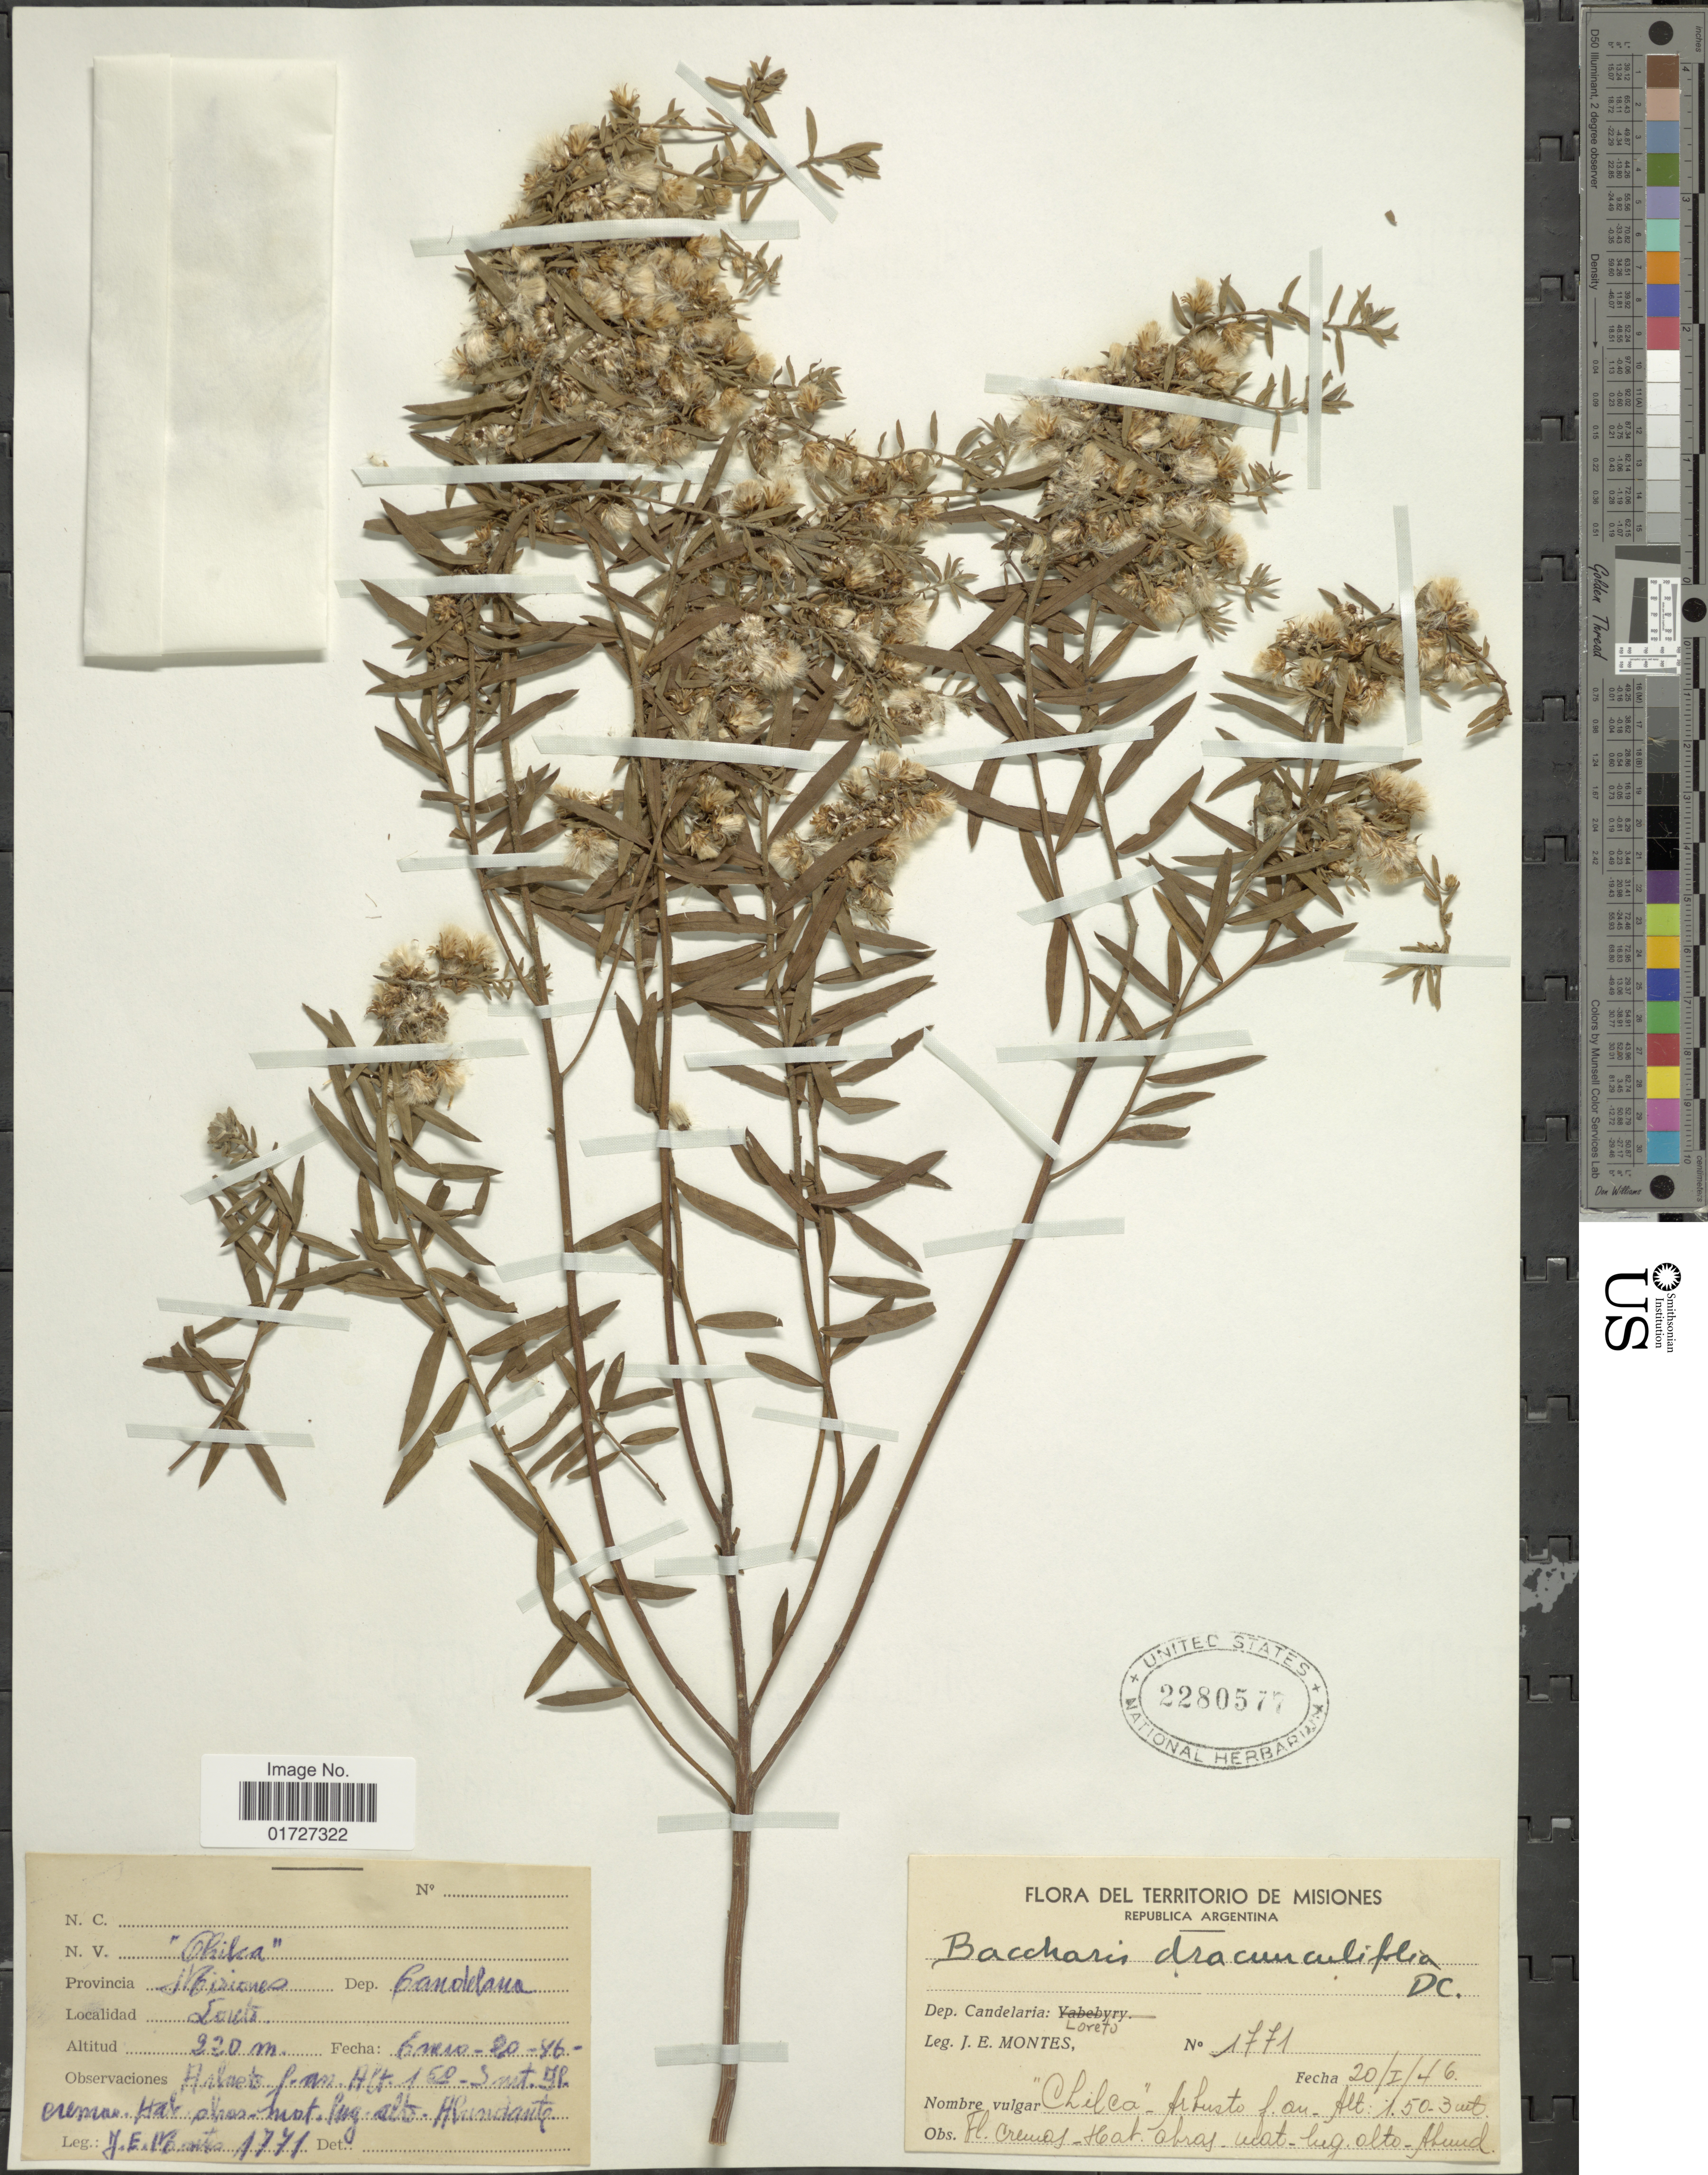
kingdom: Plantae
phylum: Tracheophyta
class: Magnoliopsida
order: Asterales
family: Asteraceae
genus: Baccharis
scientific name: Baccharis dracunculifolia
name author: DC.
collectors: J. E. Montes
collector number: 1771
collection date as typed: Transcribed d/m/y: 20/1/46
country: Argentina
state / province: Misiones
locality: Dep. Candelaria, Loreto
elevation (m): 220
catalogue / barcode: US 2280577